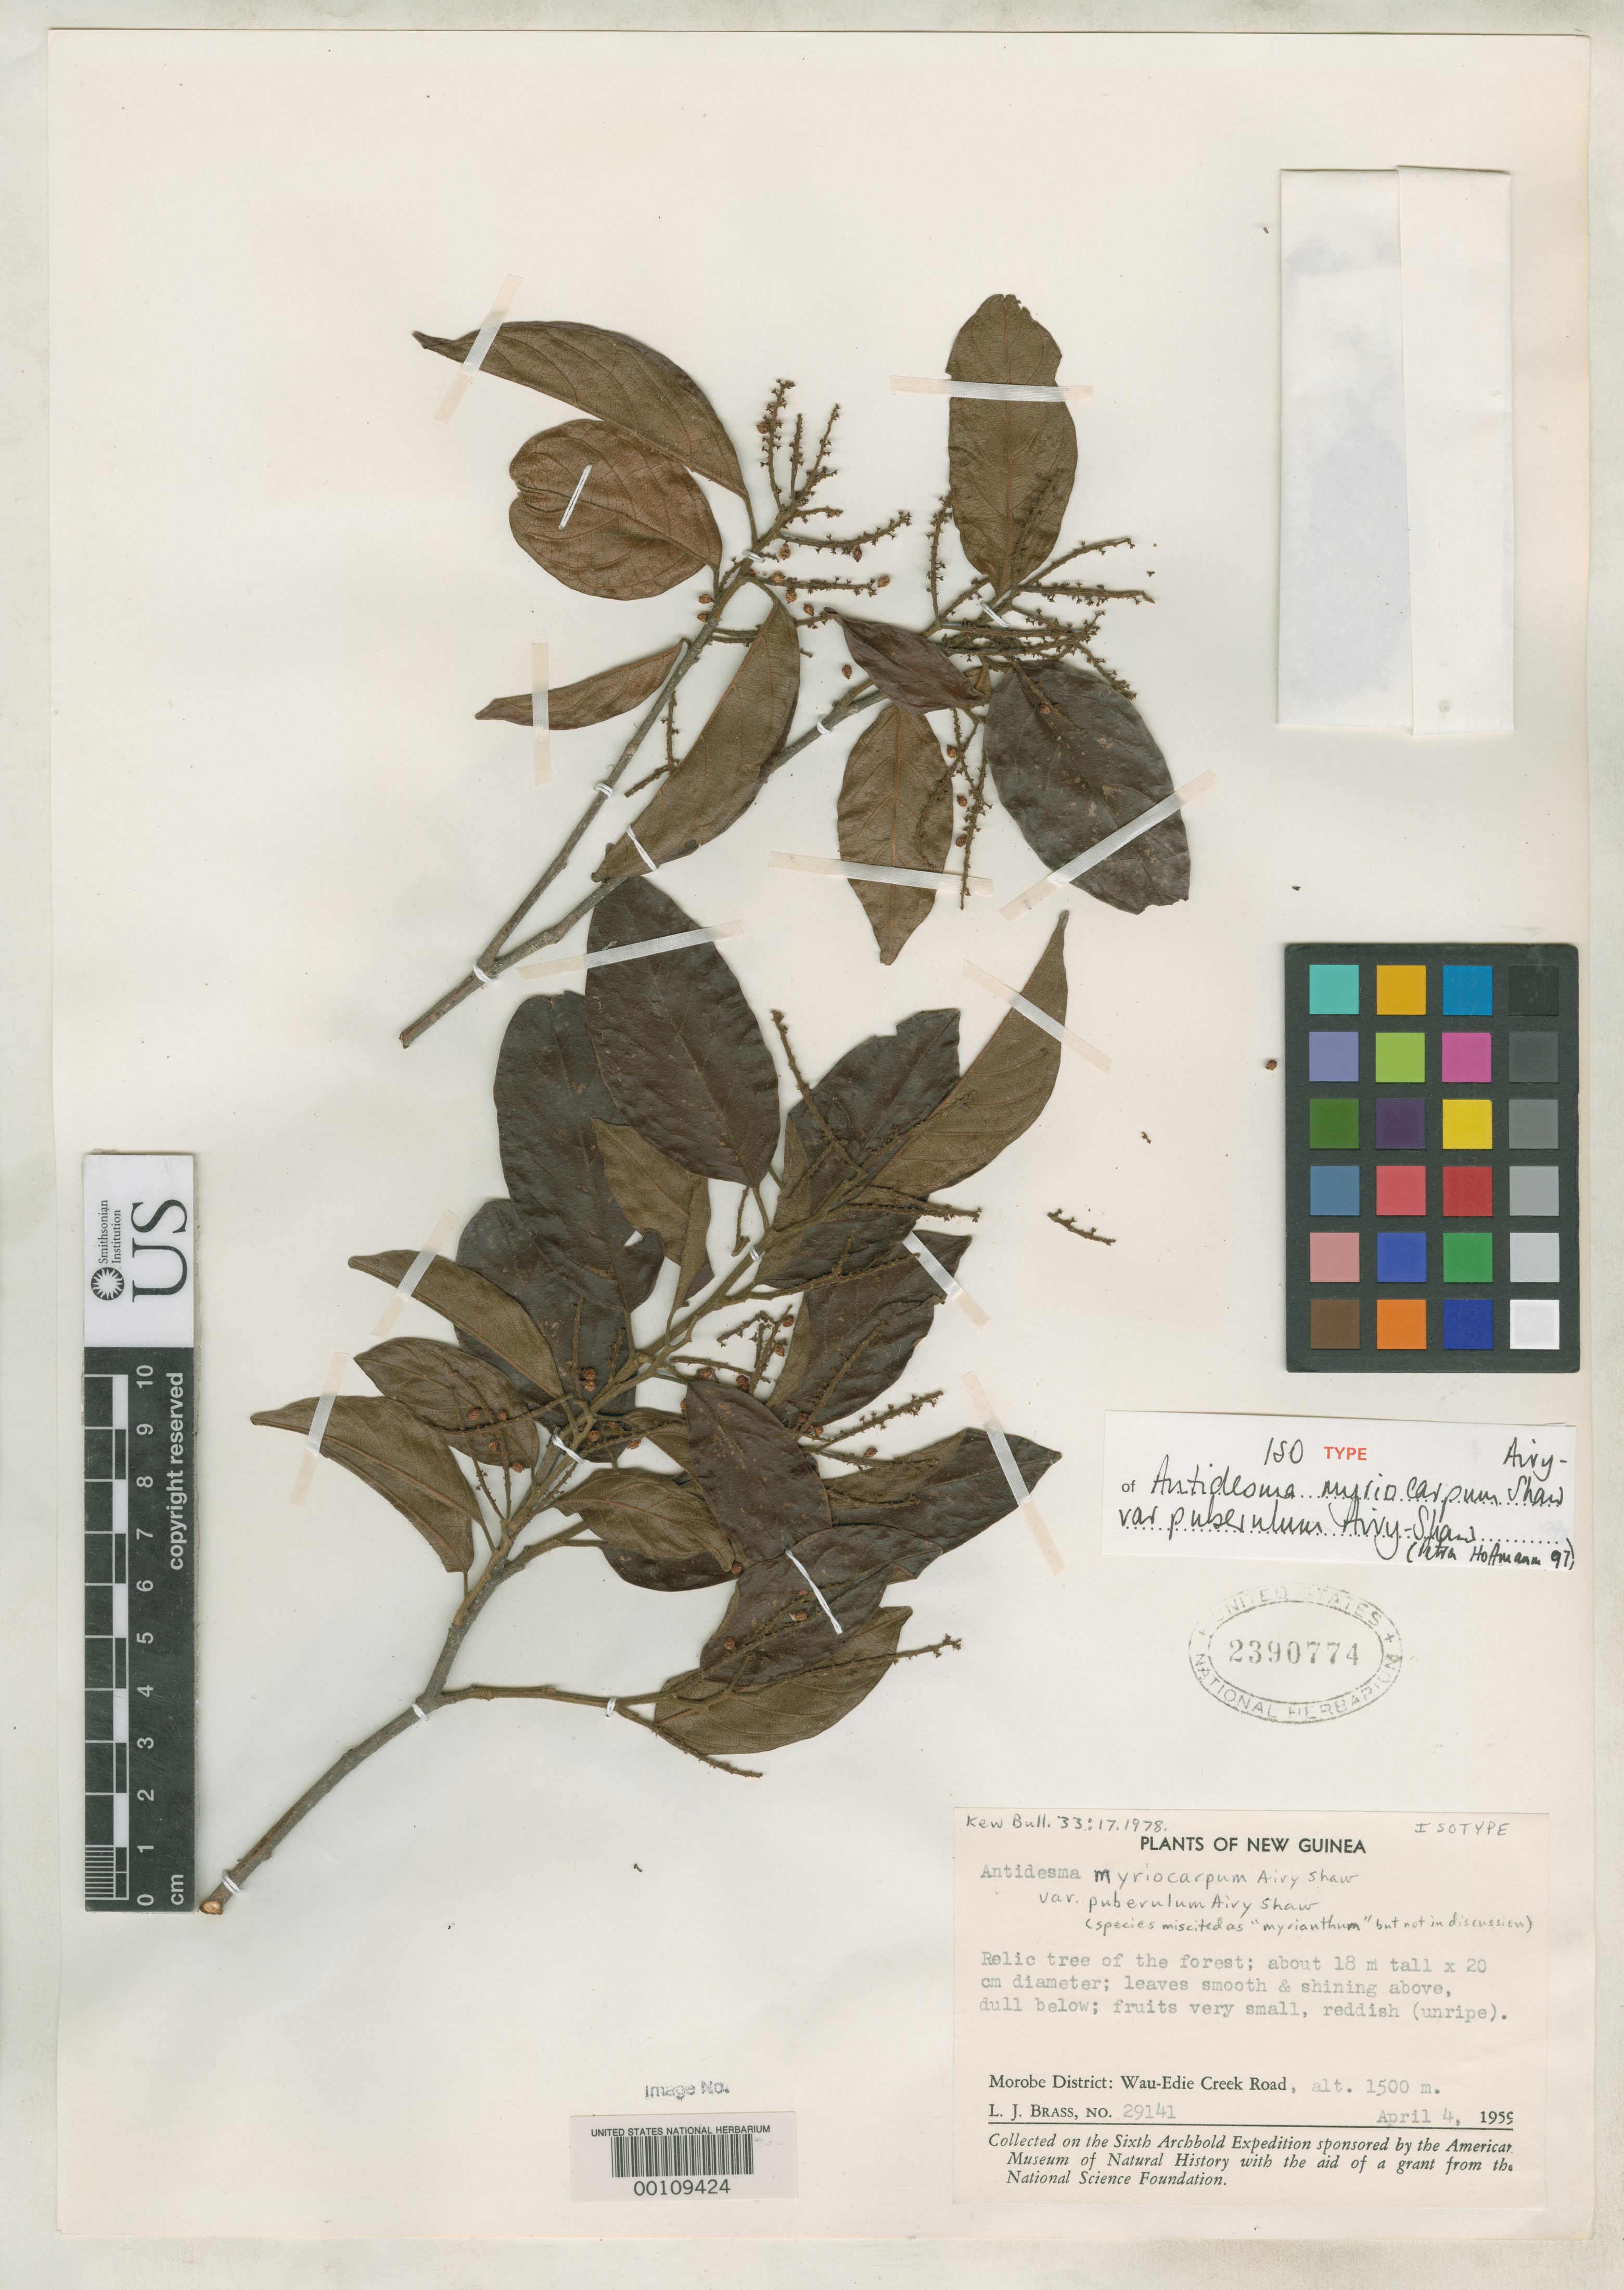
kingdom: Plantae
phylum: Tracheophyta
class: Magnoliopsida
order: Malpighiales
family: Phyllanthaceae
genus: Antidesma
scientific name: Antidesma myriocarpum var. puberulum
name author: Airy Shaw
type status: Isotype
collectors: L. J. Brass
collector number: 29141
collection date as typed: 04 Apr 1959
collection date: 1959-04-04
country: Papua New Guinea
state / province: Morobe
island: New Guinea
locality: Wau-Edie Creek Rd.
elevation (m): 1500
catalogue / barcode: US 2390774